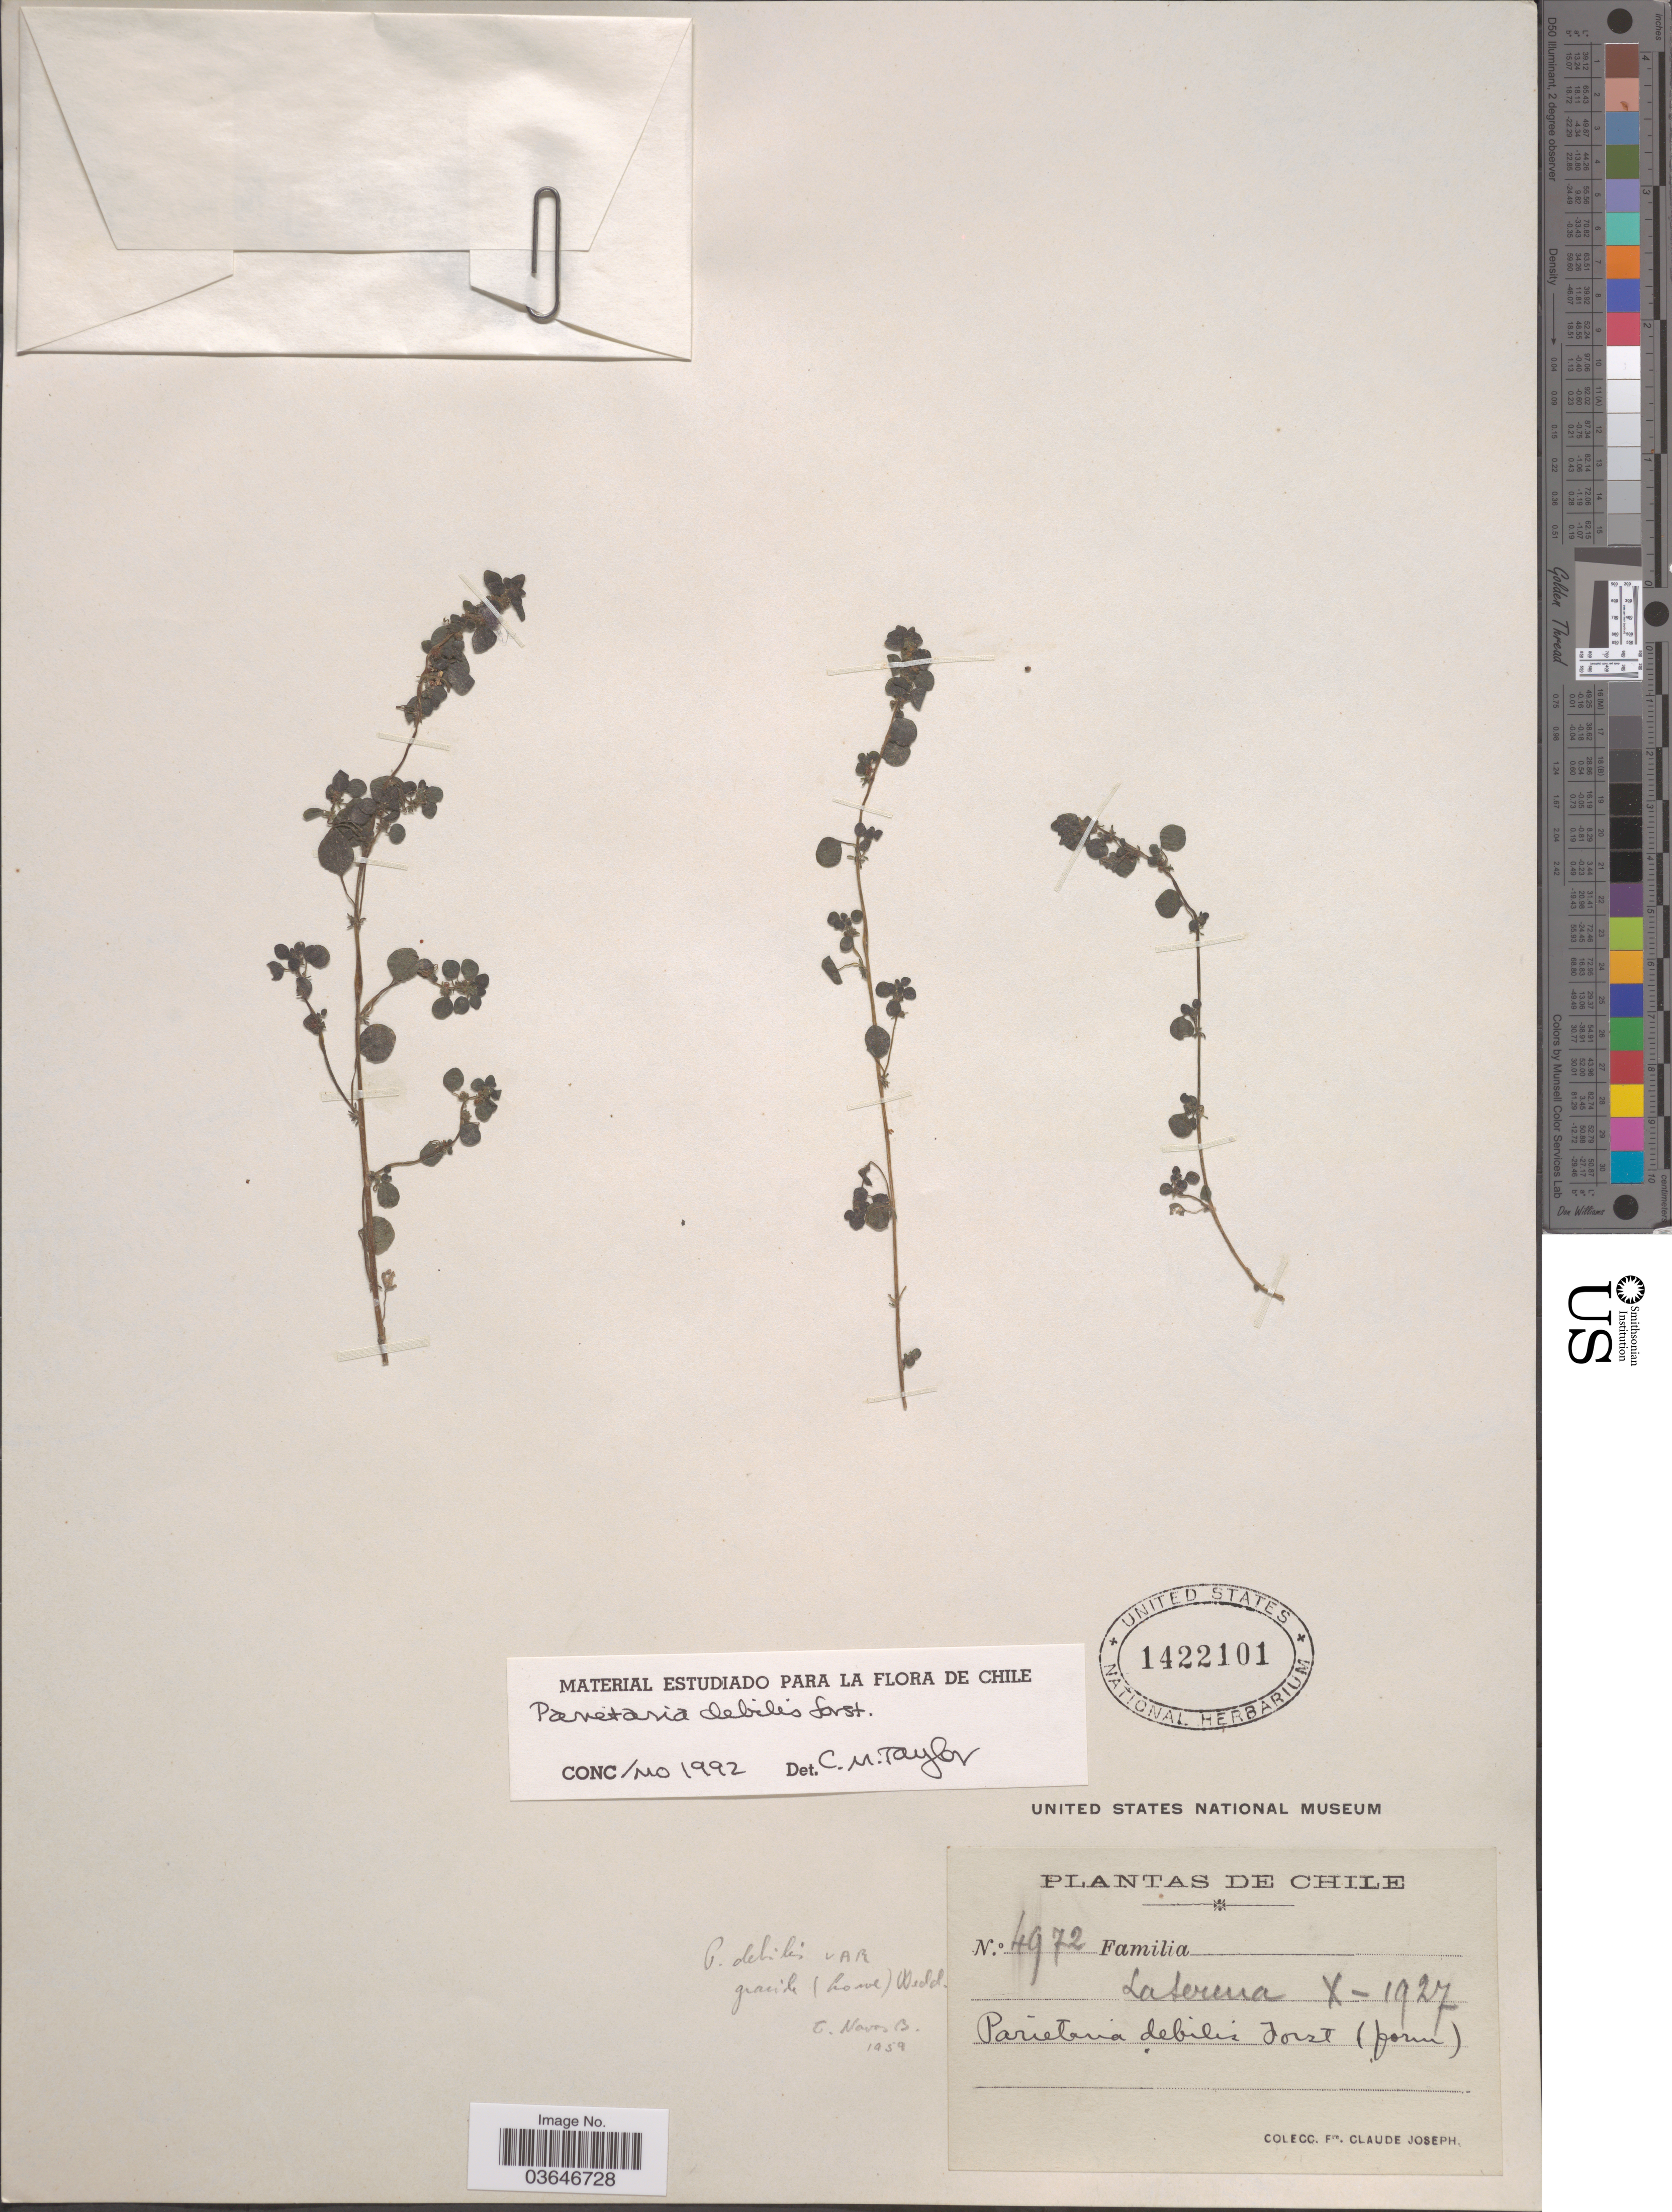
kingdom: Plantae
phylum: Tracheophyta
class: Magnoliopsida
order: Rosales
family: Urticaceae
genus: Parietaria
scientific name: Parietaria debilis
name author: G. Forst.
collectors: Bro. Claude-Joseph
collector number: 4972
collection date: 1927-10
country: Chile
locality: La Serena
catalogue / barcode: US 1422101